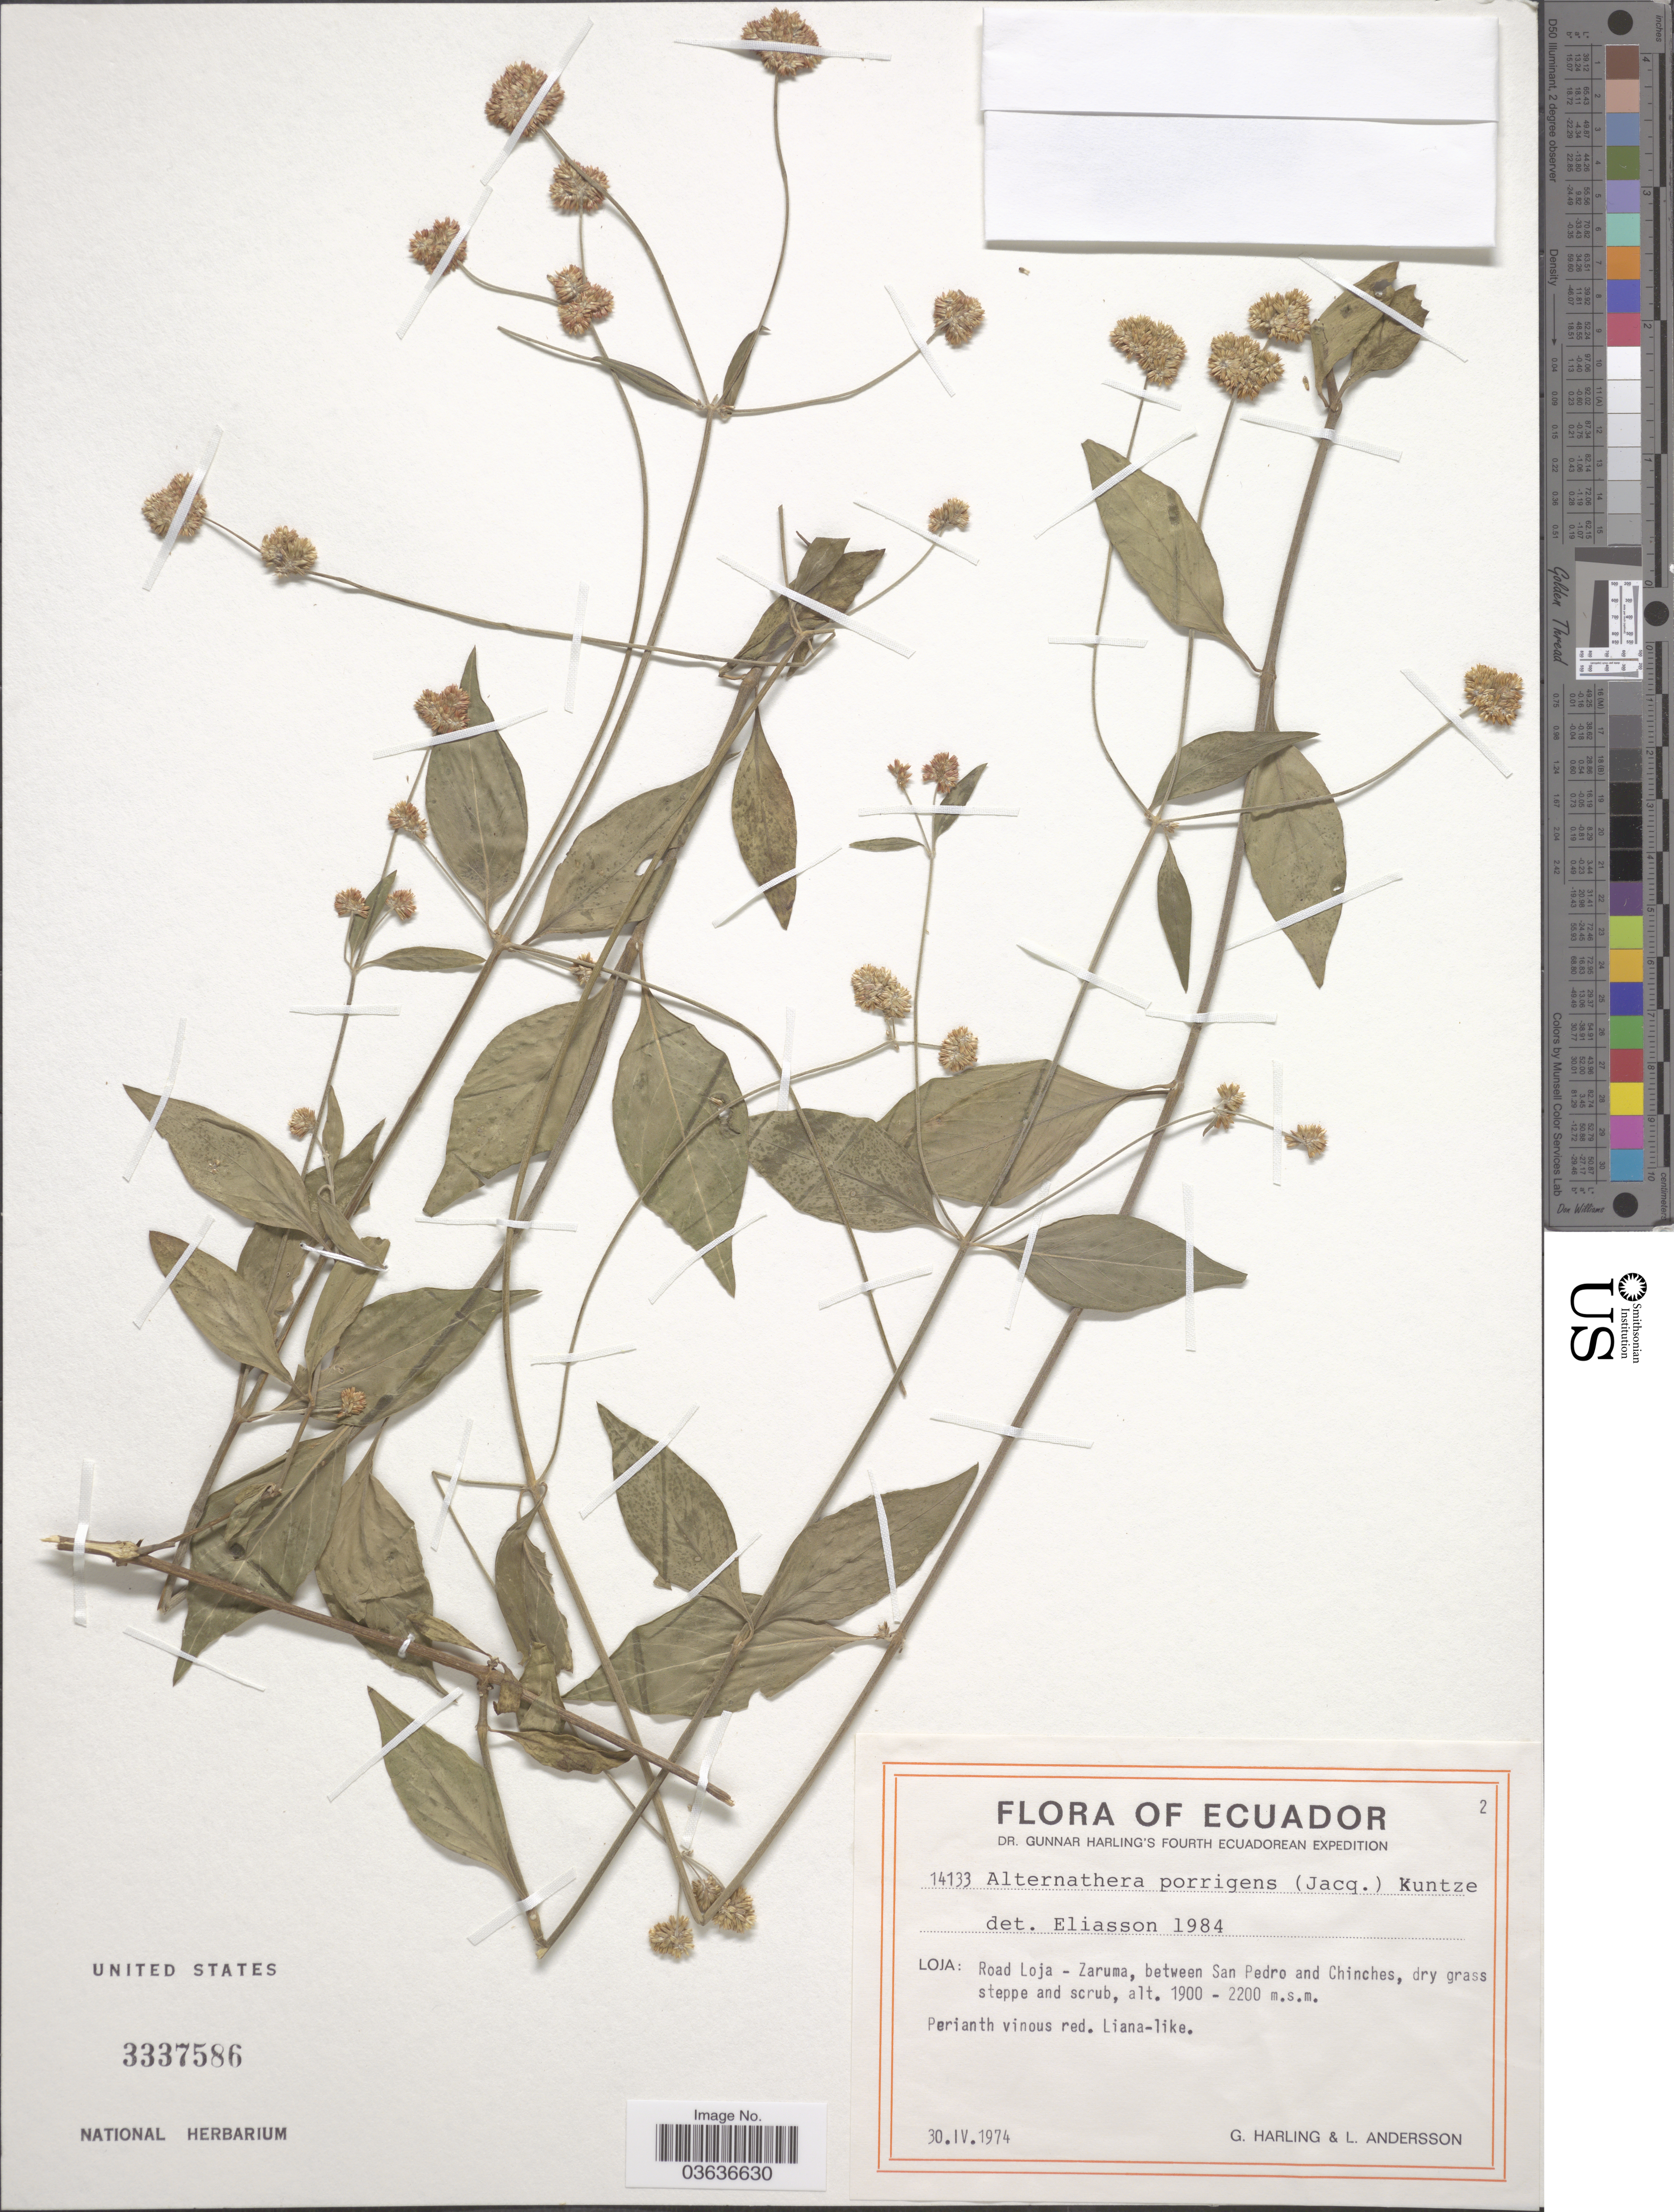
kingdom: Plantae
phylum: Tracheophyta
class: Magnoliopsida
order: Caryophyllales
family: Amaranthaceae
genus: Alternanthera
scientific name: Alternanthera porrigens var. porrigens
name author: (Jacq.) Kuntze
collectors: G. Harling & L. Andersson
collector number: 14133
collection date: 1974-04-30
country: Ecuador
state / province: Loja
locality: Road Loja - Zaruma, between San Pedro and Chinches.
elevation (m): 1900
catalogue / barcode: US 3337586